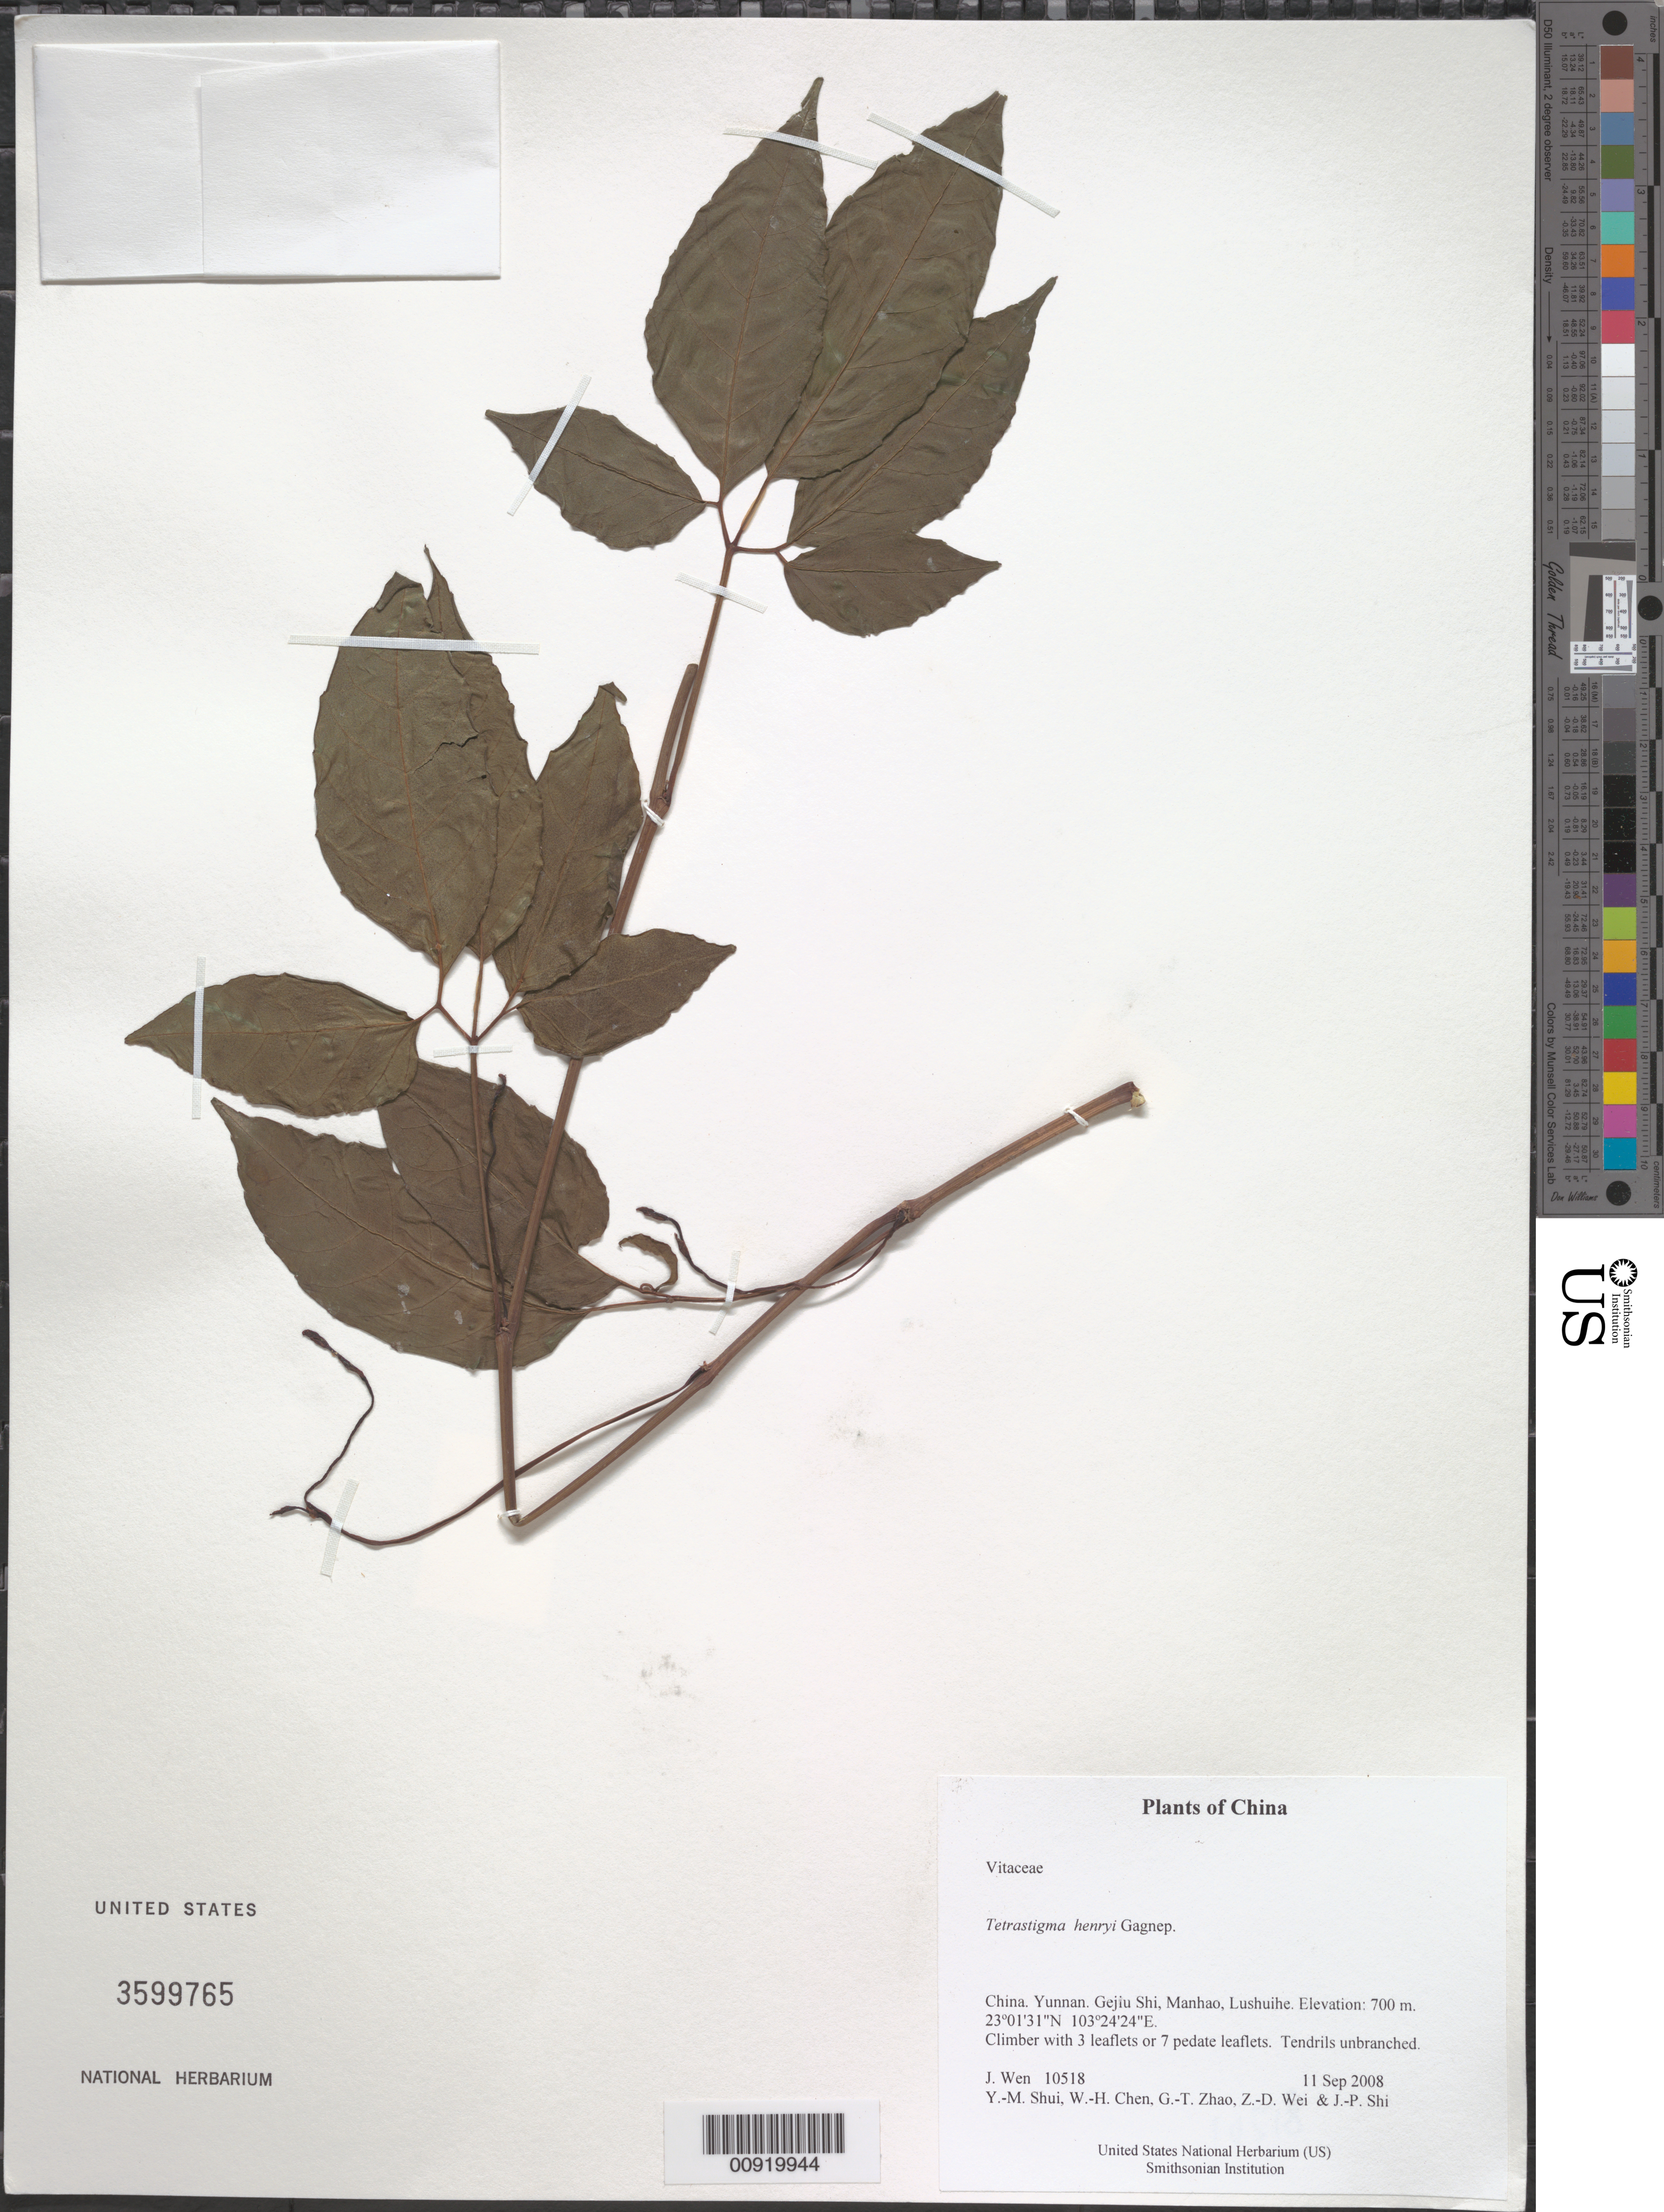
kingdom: Plantae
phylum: Tracheophyta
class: Magnoliopsida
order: Vitales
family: Vitaceae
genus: Tetrastigma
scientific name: Tetrastigma henryi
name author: Gagnep.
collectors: J. Wen, Y. Shui, W. Chen, G. Zhao, Z. Wei & J. Shi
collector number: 10518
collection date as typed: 11 Sep 2008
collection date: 2008-09-11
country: China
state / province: Yunnan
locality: Gejiu Shi, Manhao, Lushuihe.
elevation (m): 700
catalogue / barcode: US 3599765